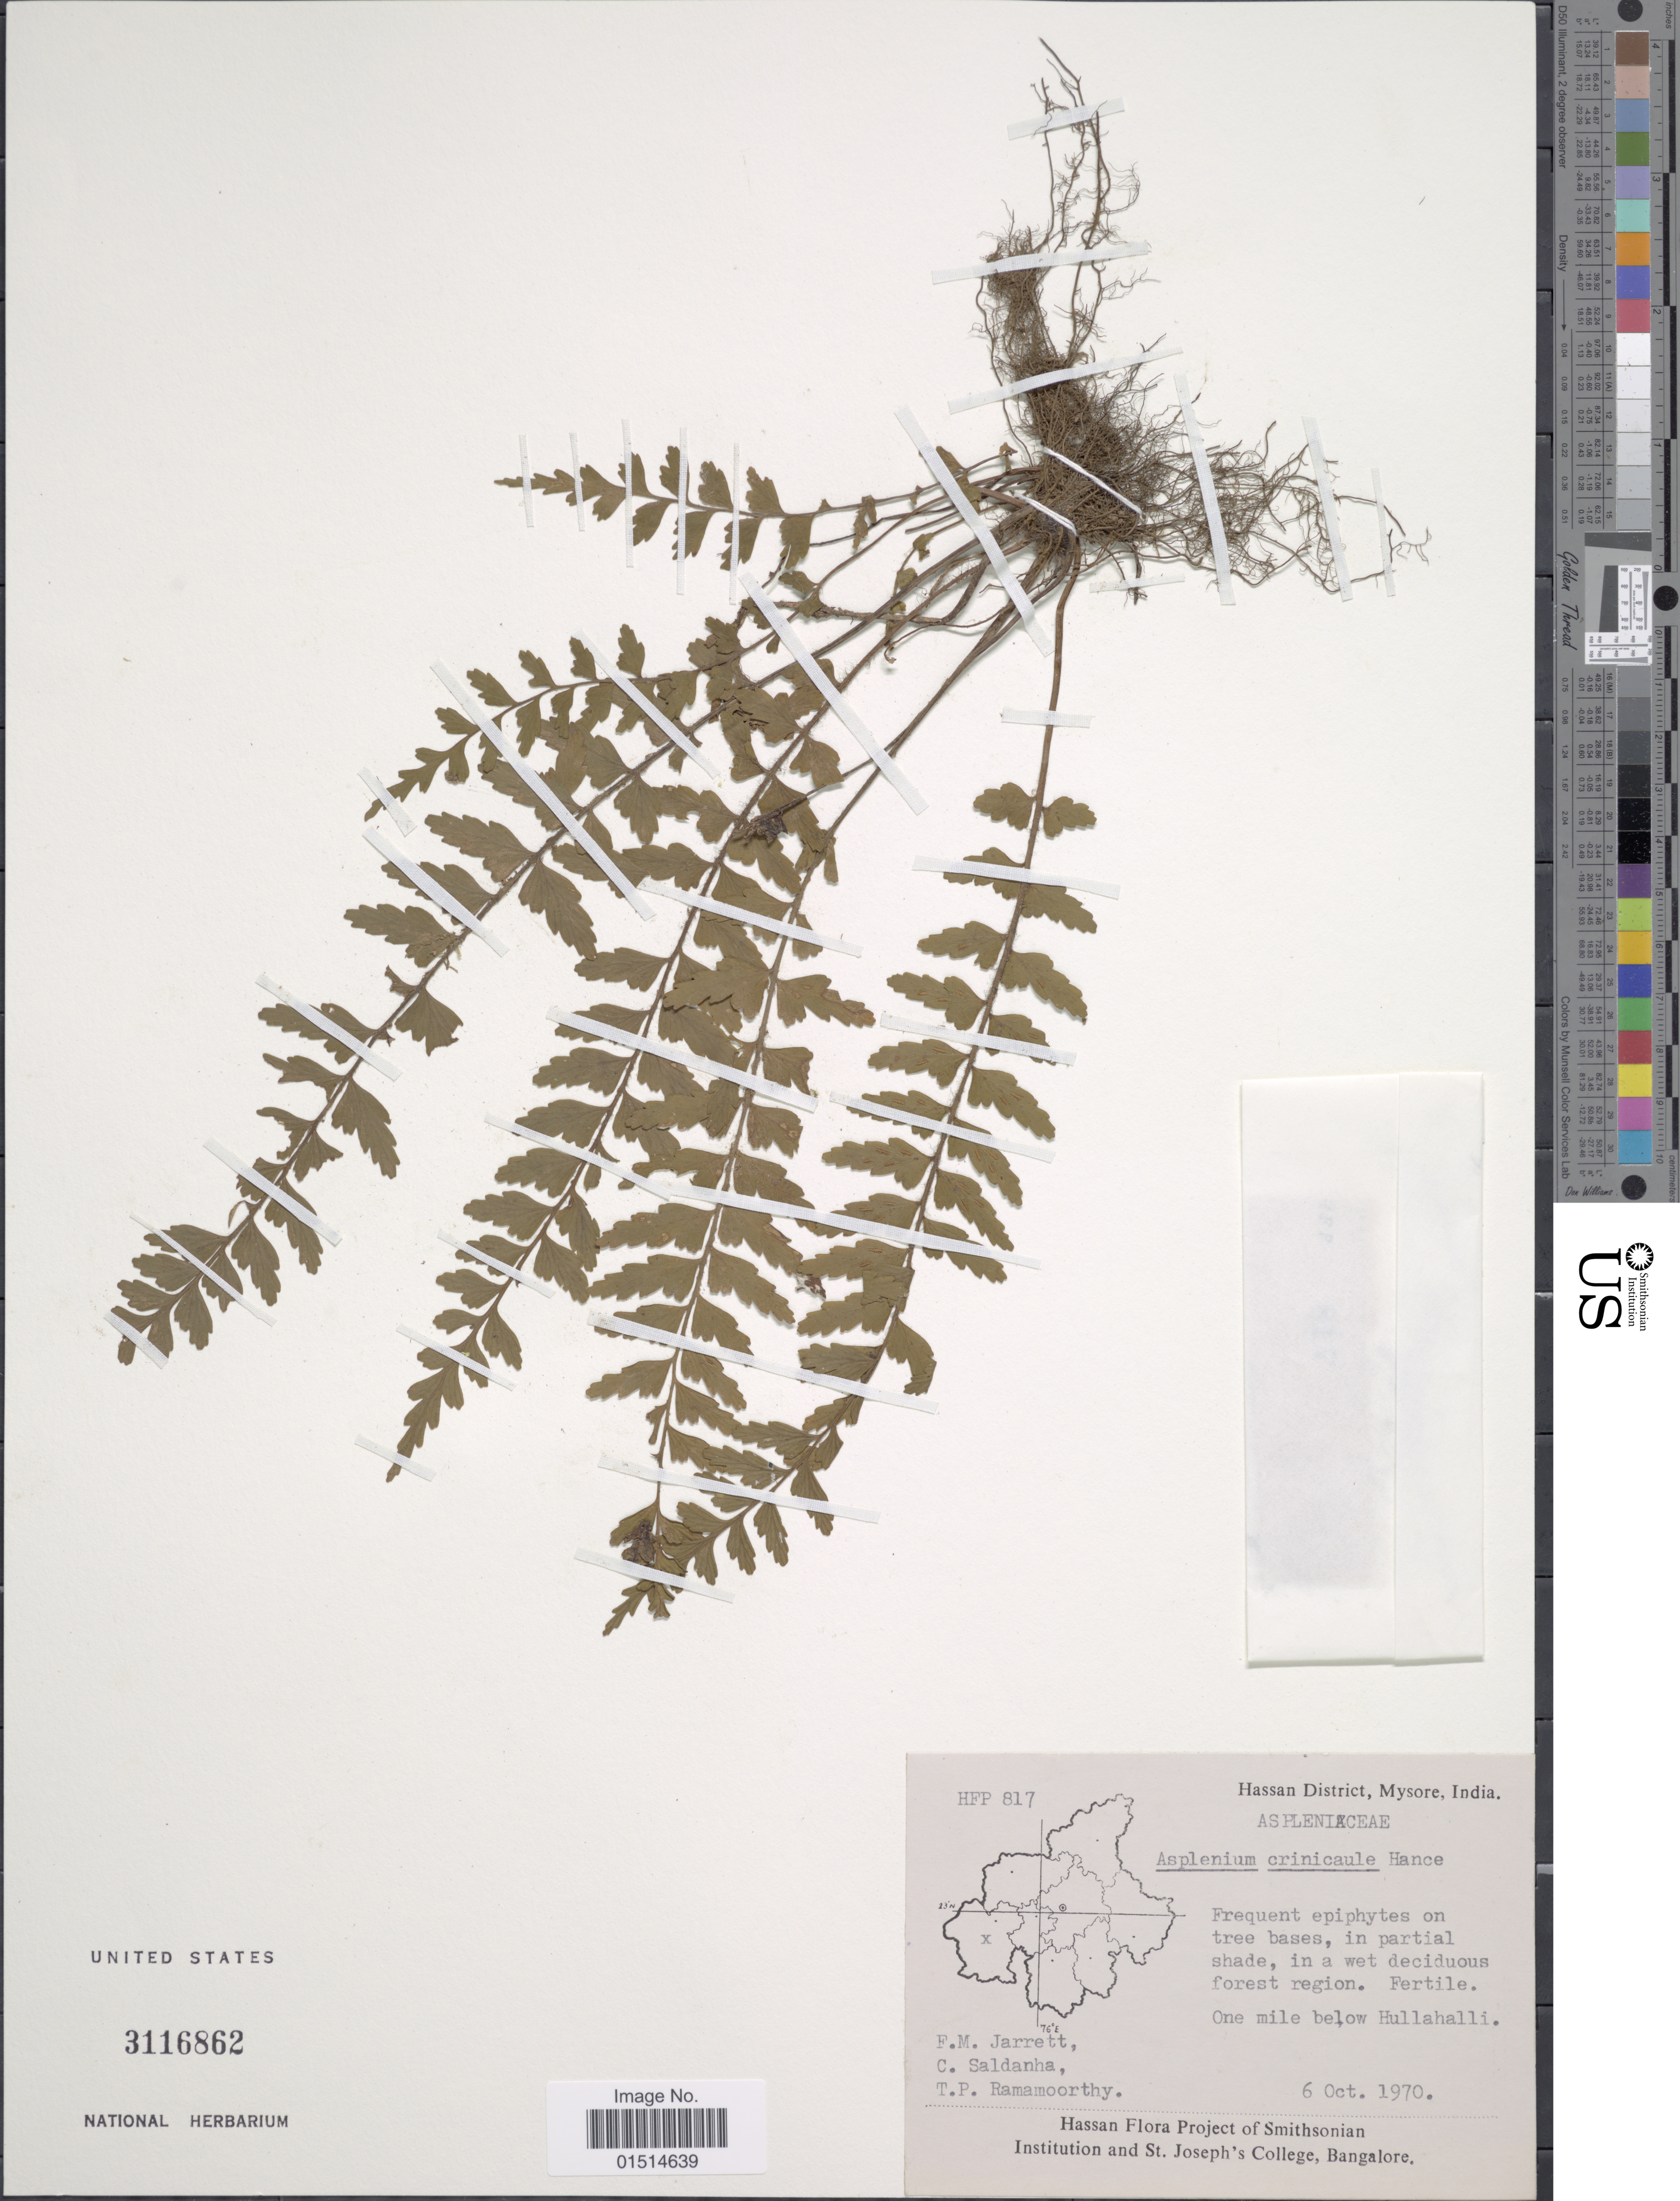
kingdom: Plantae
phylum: Tracheophyta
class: Polypodiopsida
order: Polypodiales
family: Aspleniaceae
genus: Asplenium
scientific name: Asplenium crinicaule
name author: Hance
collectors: F. M. Jarrett, C. Saldanha & T. P. Ramamoorthy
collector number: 817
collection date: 1970-10-06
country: India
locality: Hassan district, Mysore, India, One mile below Hullahalli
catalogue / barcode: US 3116862